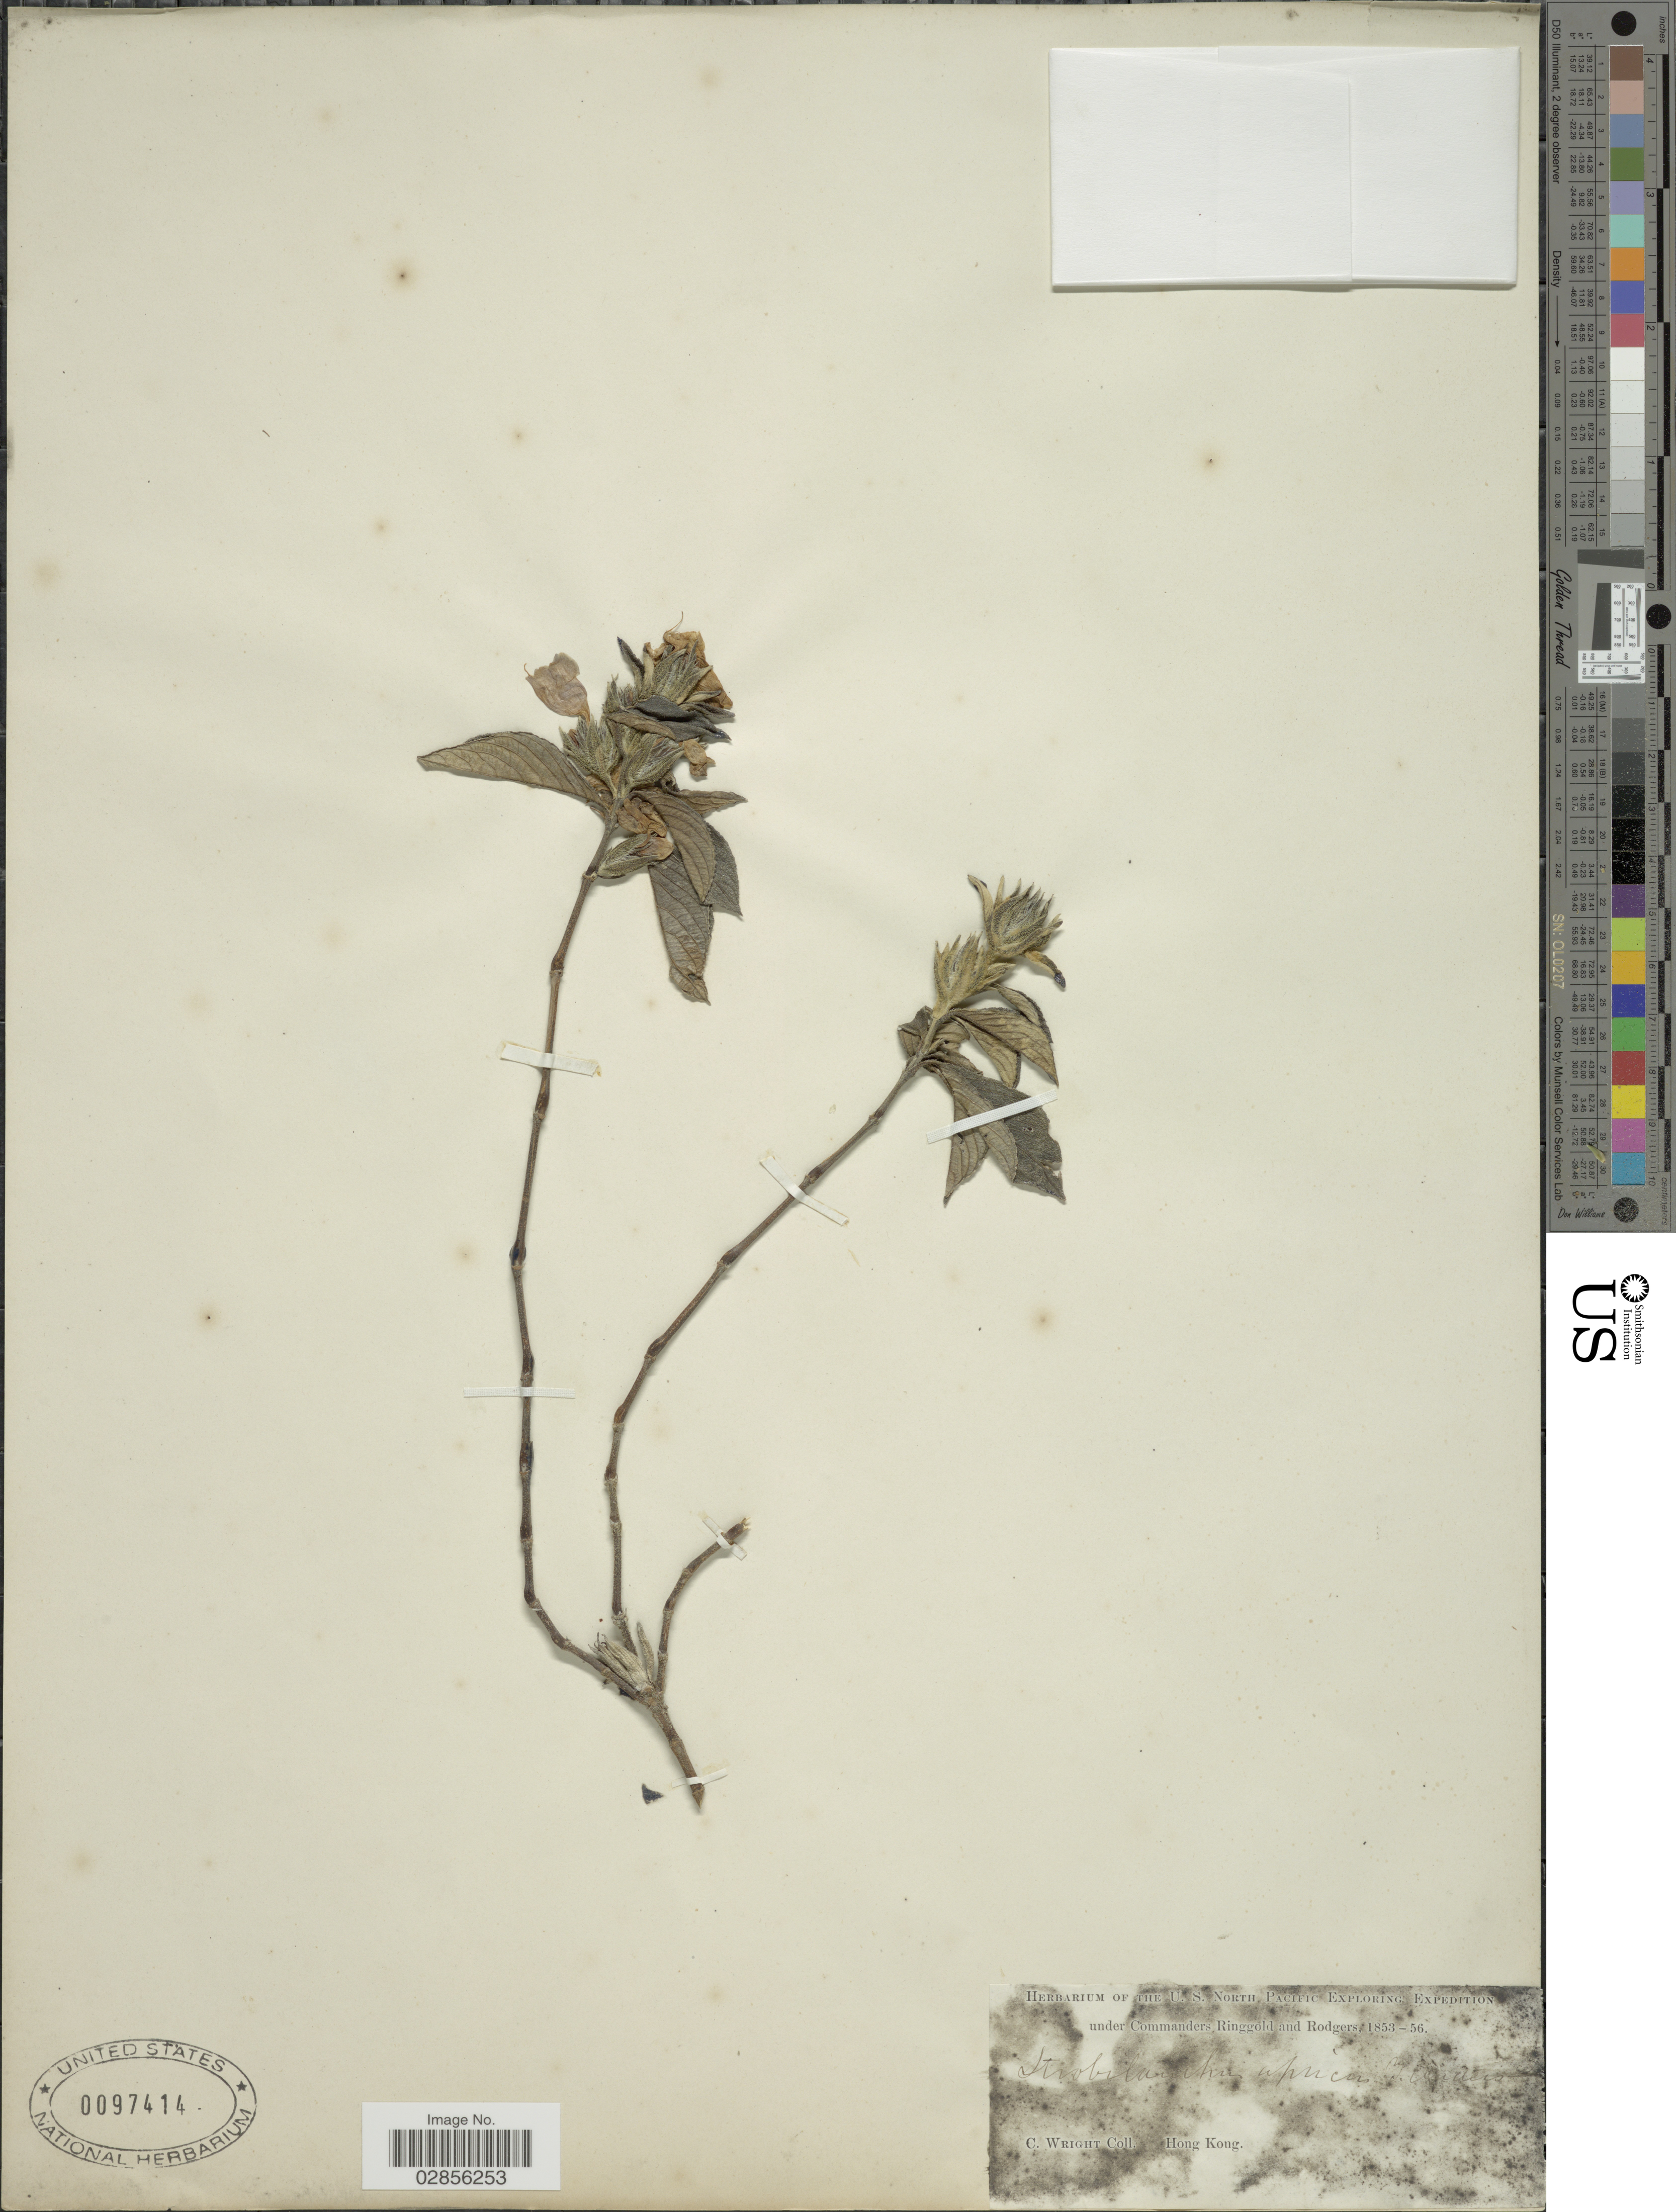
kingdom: Plantae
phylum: Tracheophyta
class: Magnoliopsida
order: Lamiales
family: Acanthaceae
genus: Strobilanthes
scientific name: Strobilanthes apricus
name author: T. Anderson ex Benth.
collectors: C. Wright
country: China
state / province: Hong Kong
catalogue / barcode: US 97414